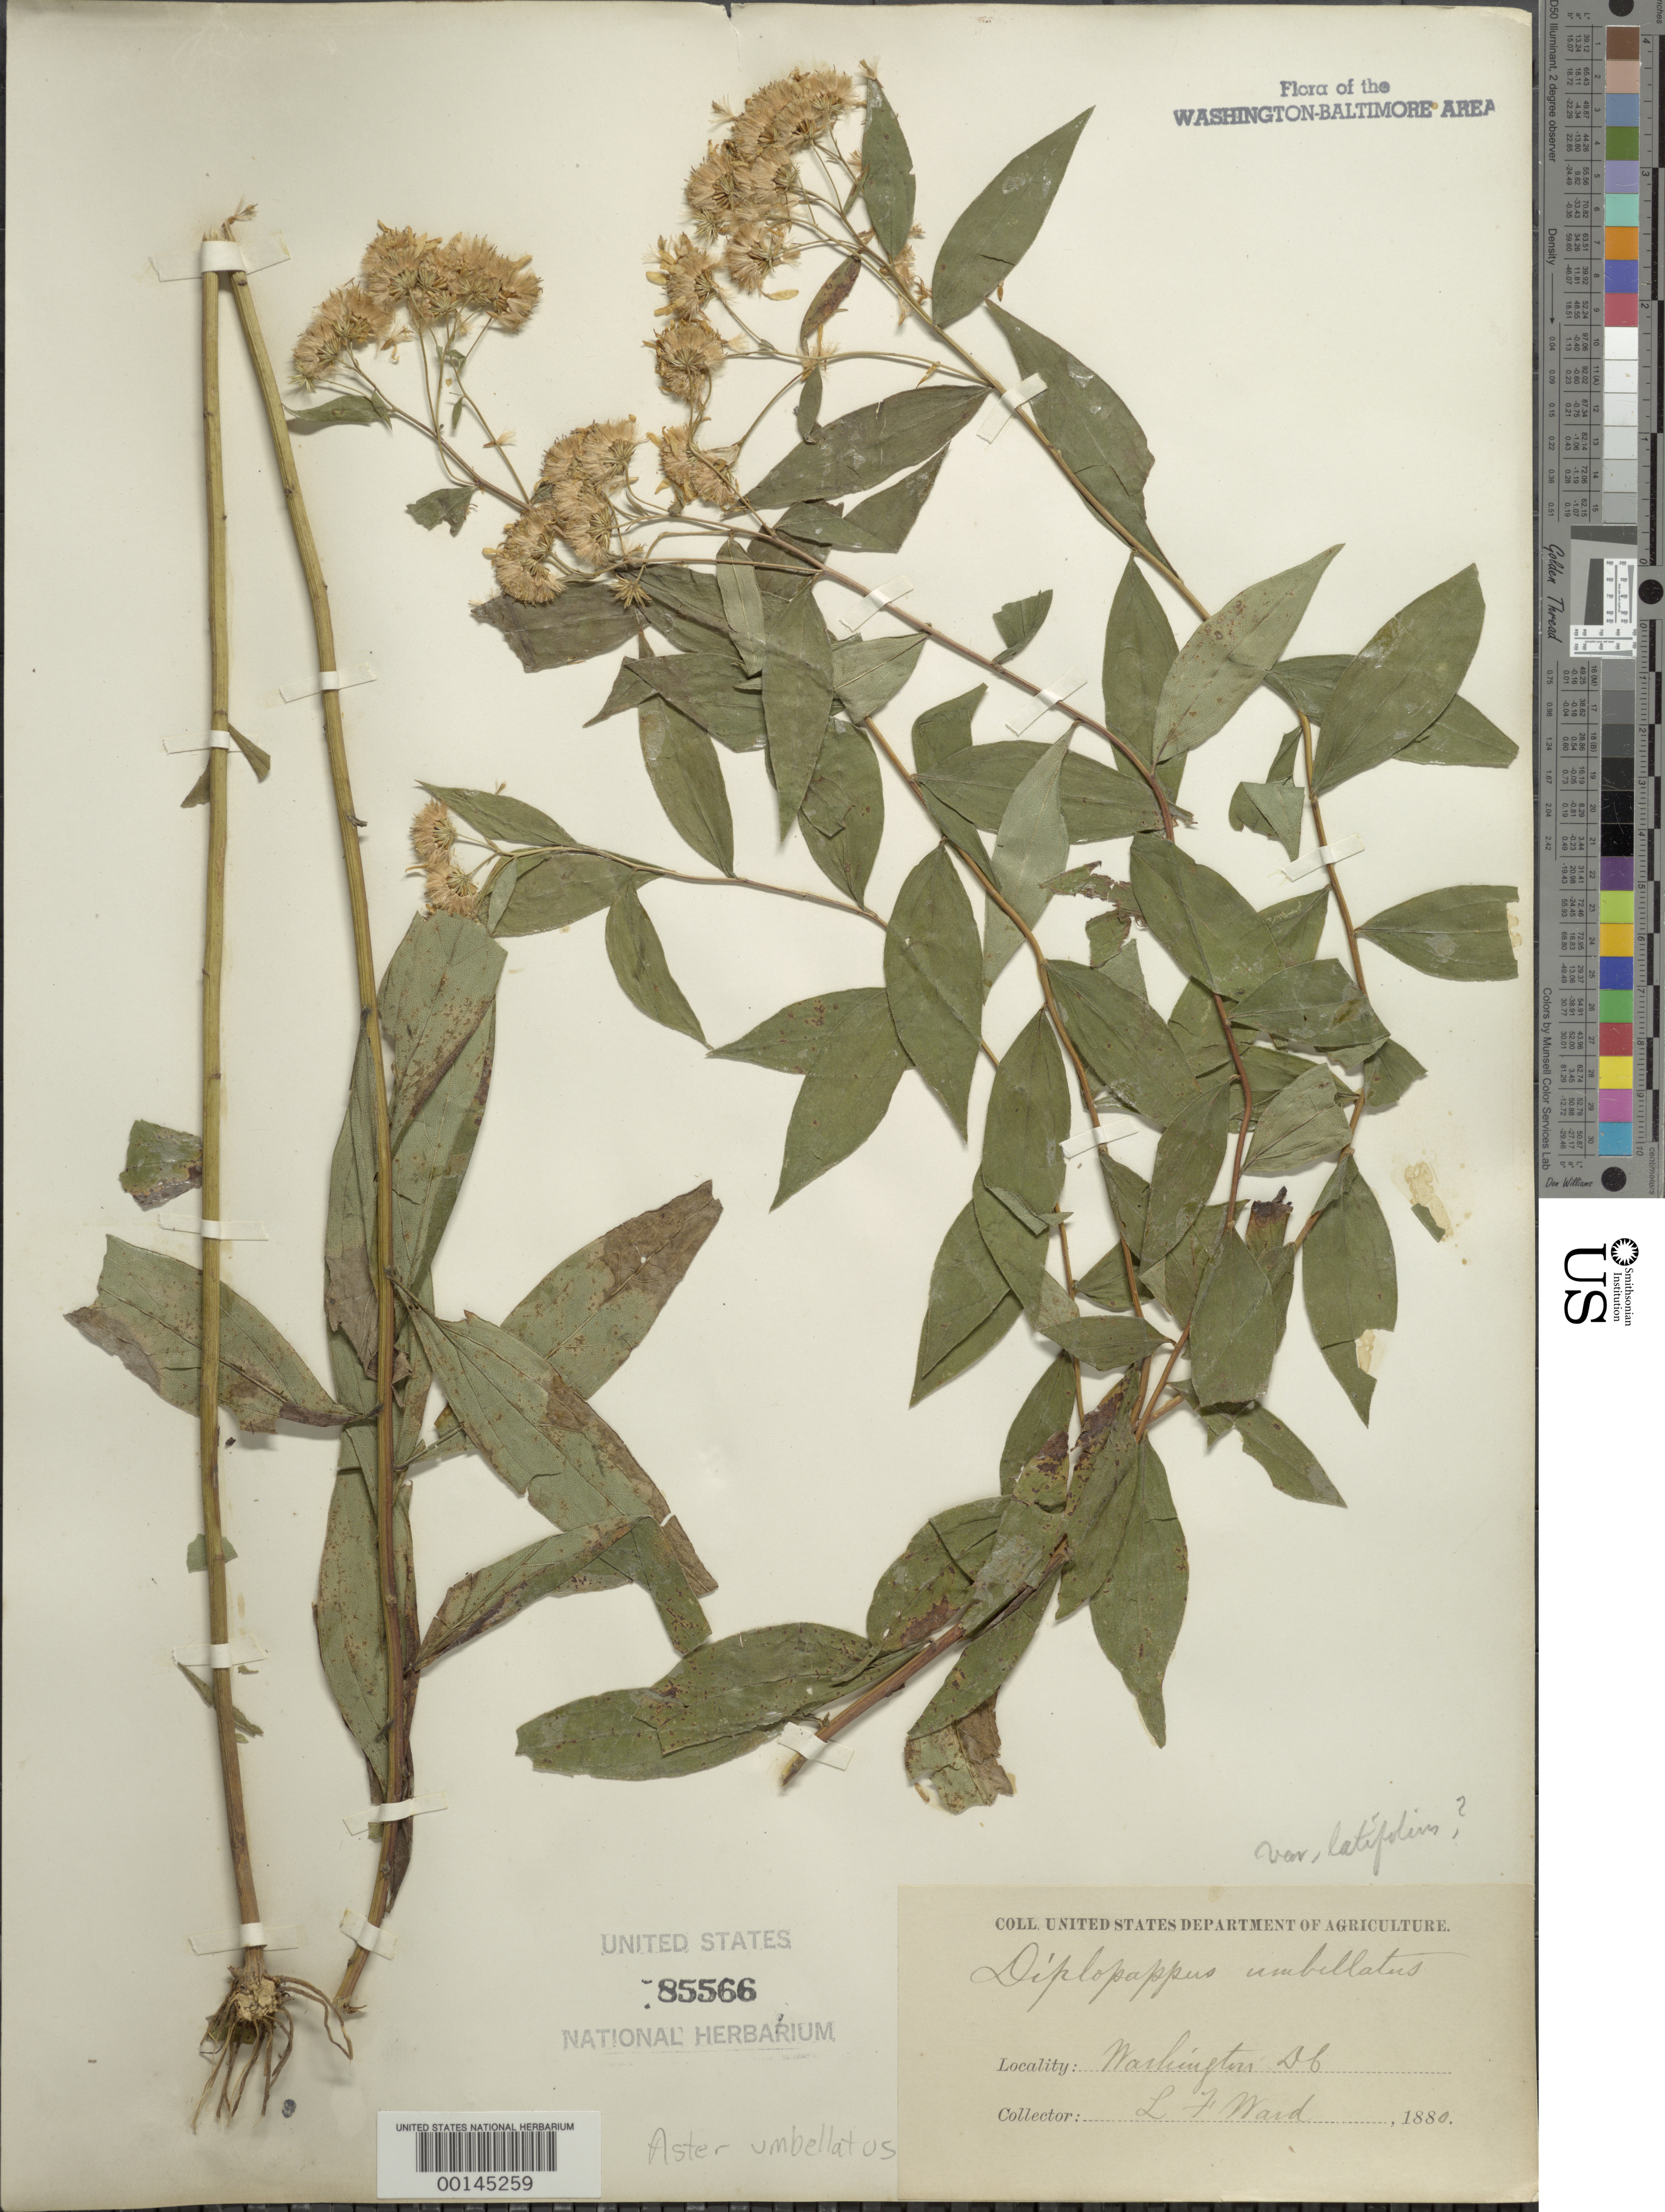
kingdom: Plantae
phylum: Tracheophyta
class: Magnoliopsida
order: Asterales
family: Asteraceae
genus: Doellingeria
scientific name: Doellingeria umbellata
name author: (Mill.) Nees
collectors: L. F. Ward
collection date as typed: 1880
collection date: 1880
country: United States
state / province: District of Columbia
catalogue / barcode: US 85566